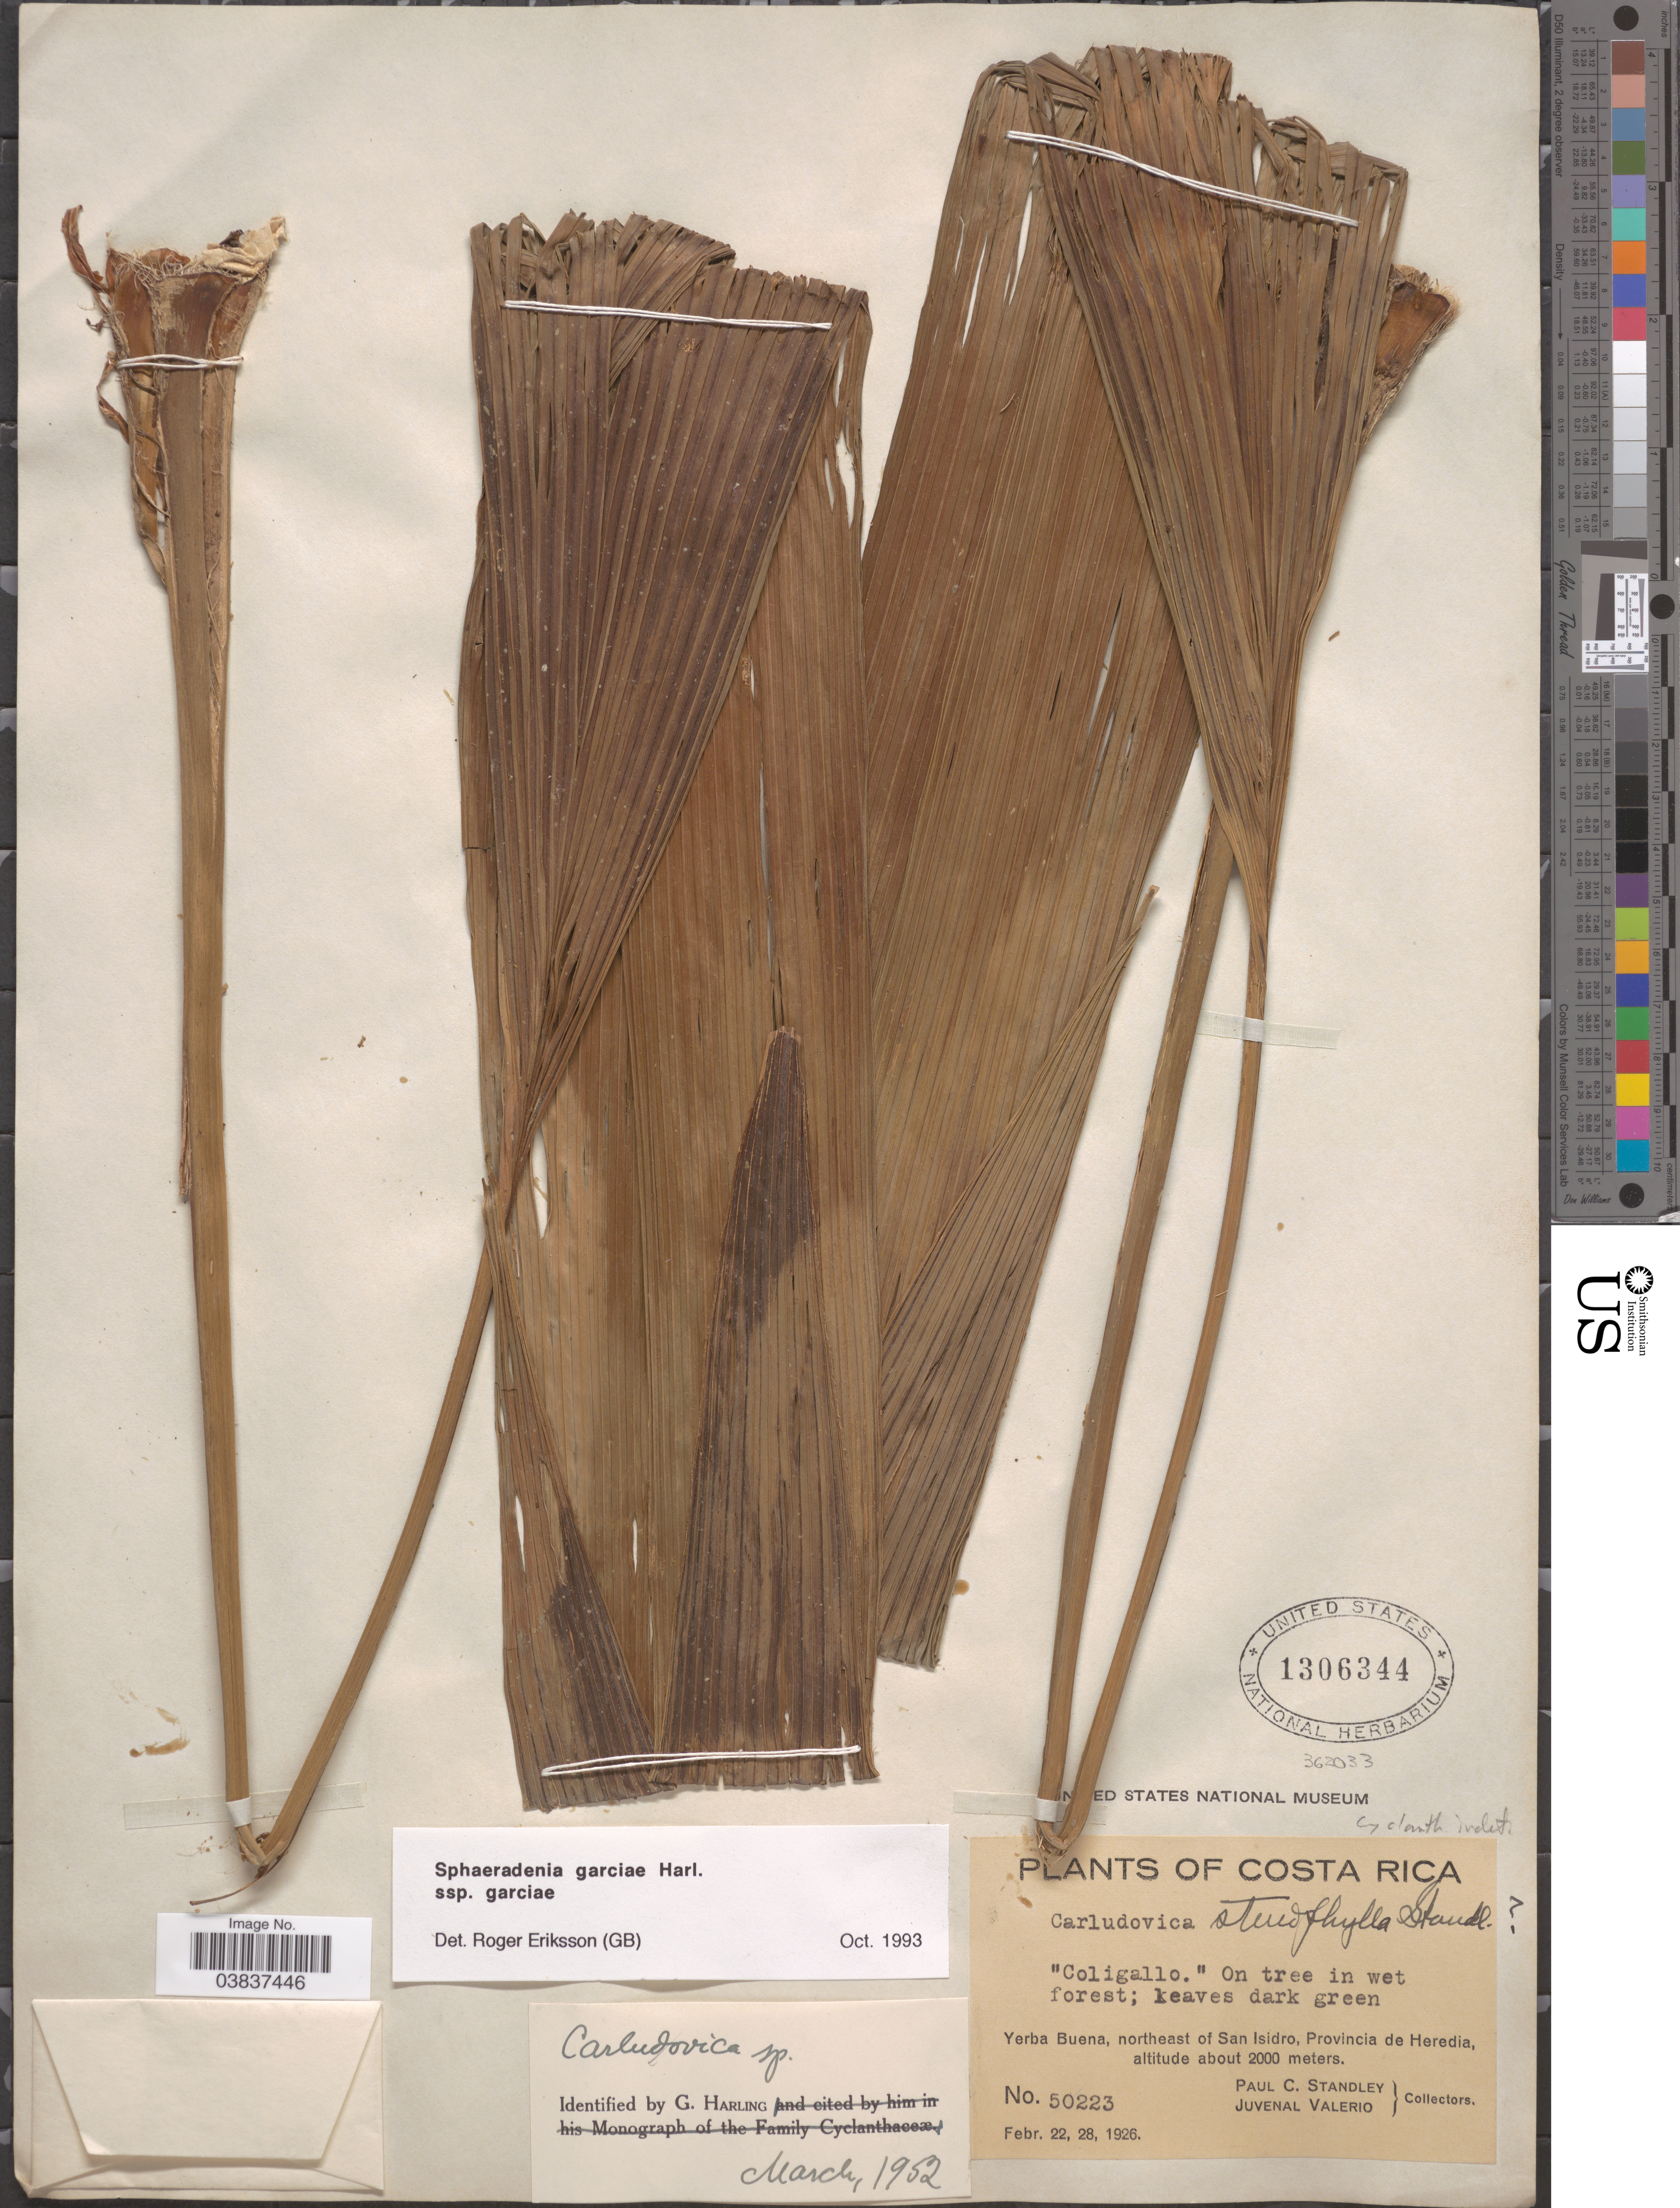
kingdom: Plantae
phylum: Tracheophyta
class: Liliopsida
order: Pandanales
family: Cyclanthaceae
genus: Sphaeradenia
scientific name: Sphaeradenia garciae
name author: Harling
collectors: P. C. Standley & J. Valerio R.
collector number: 50223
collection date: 1926-02-22/1926-02-28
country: Costa Rica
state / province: Heredia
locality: Yerba Buena, northeast of San Isidro.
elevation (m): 2000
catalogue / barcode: US 1306344